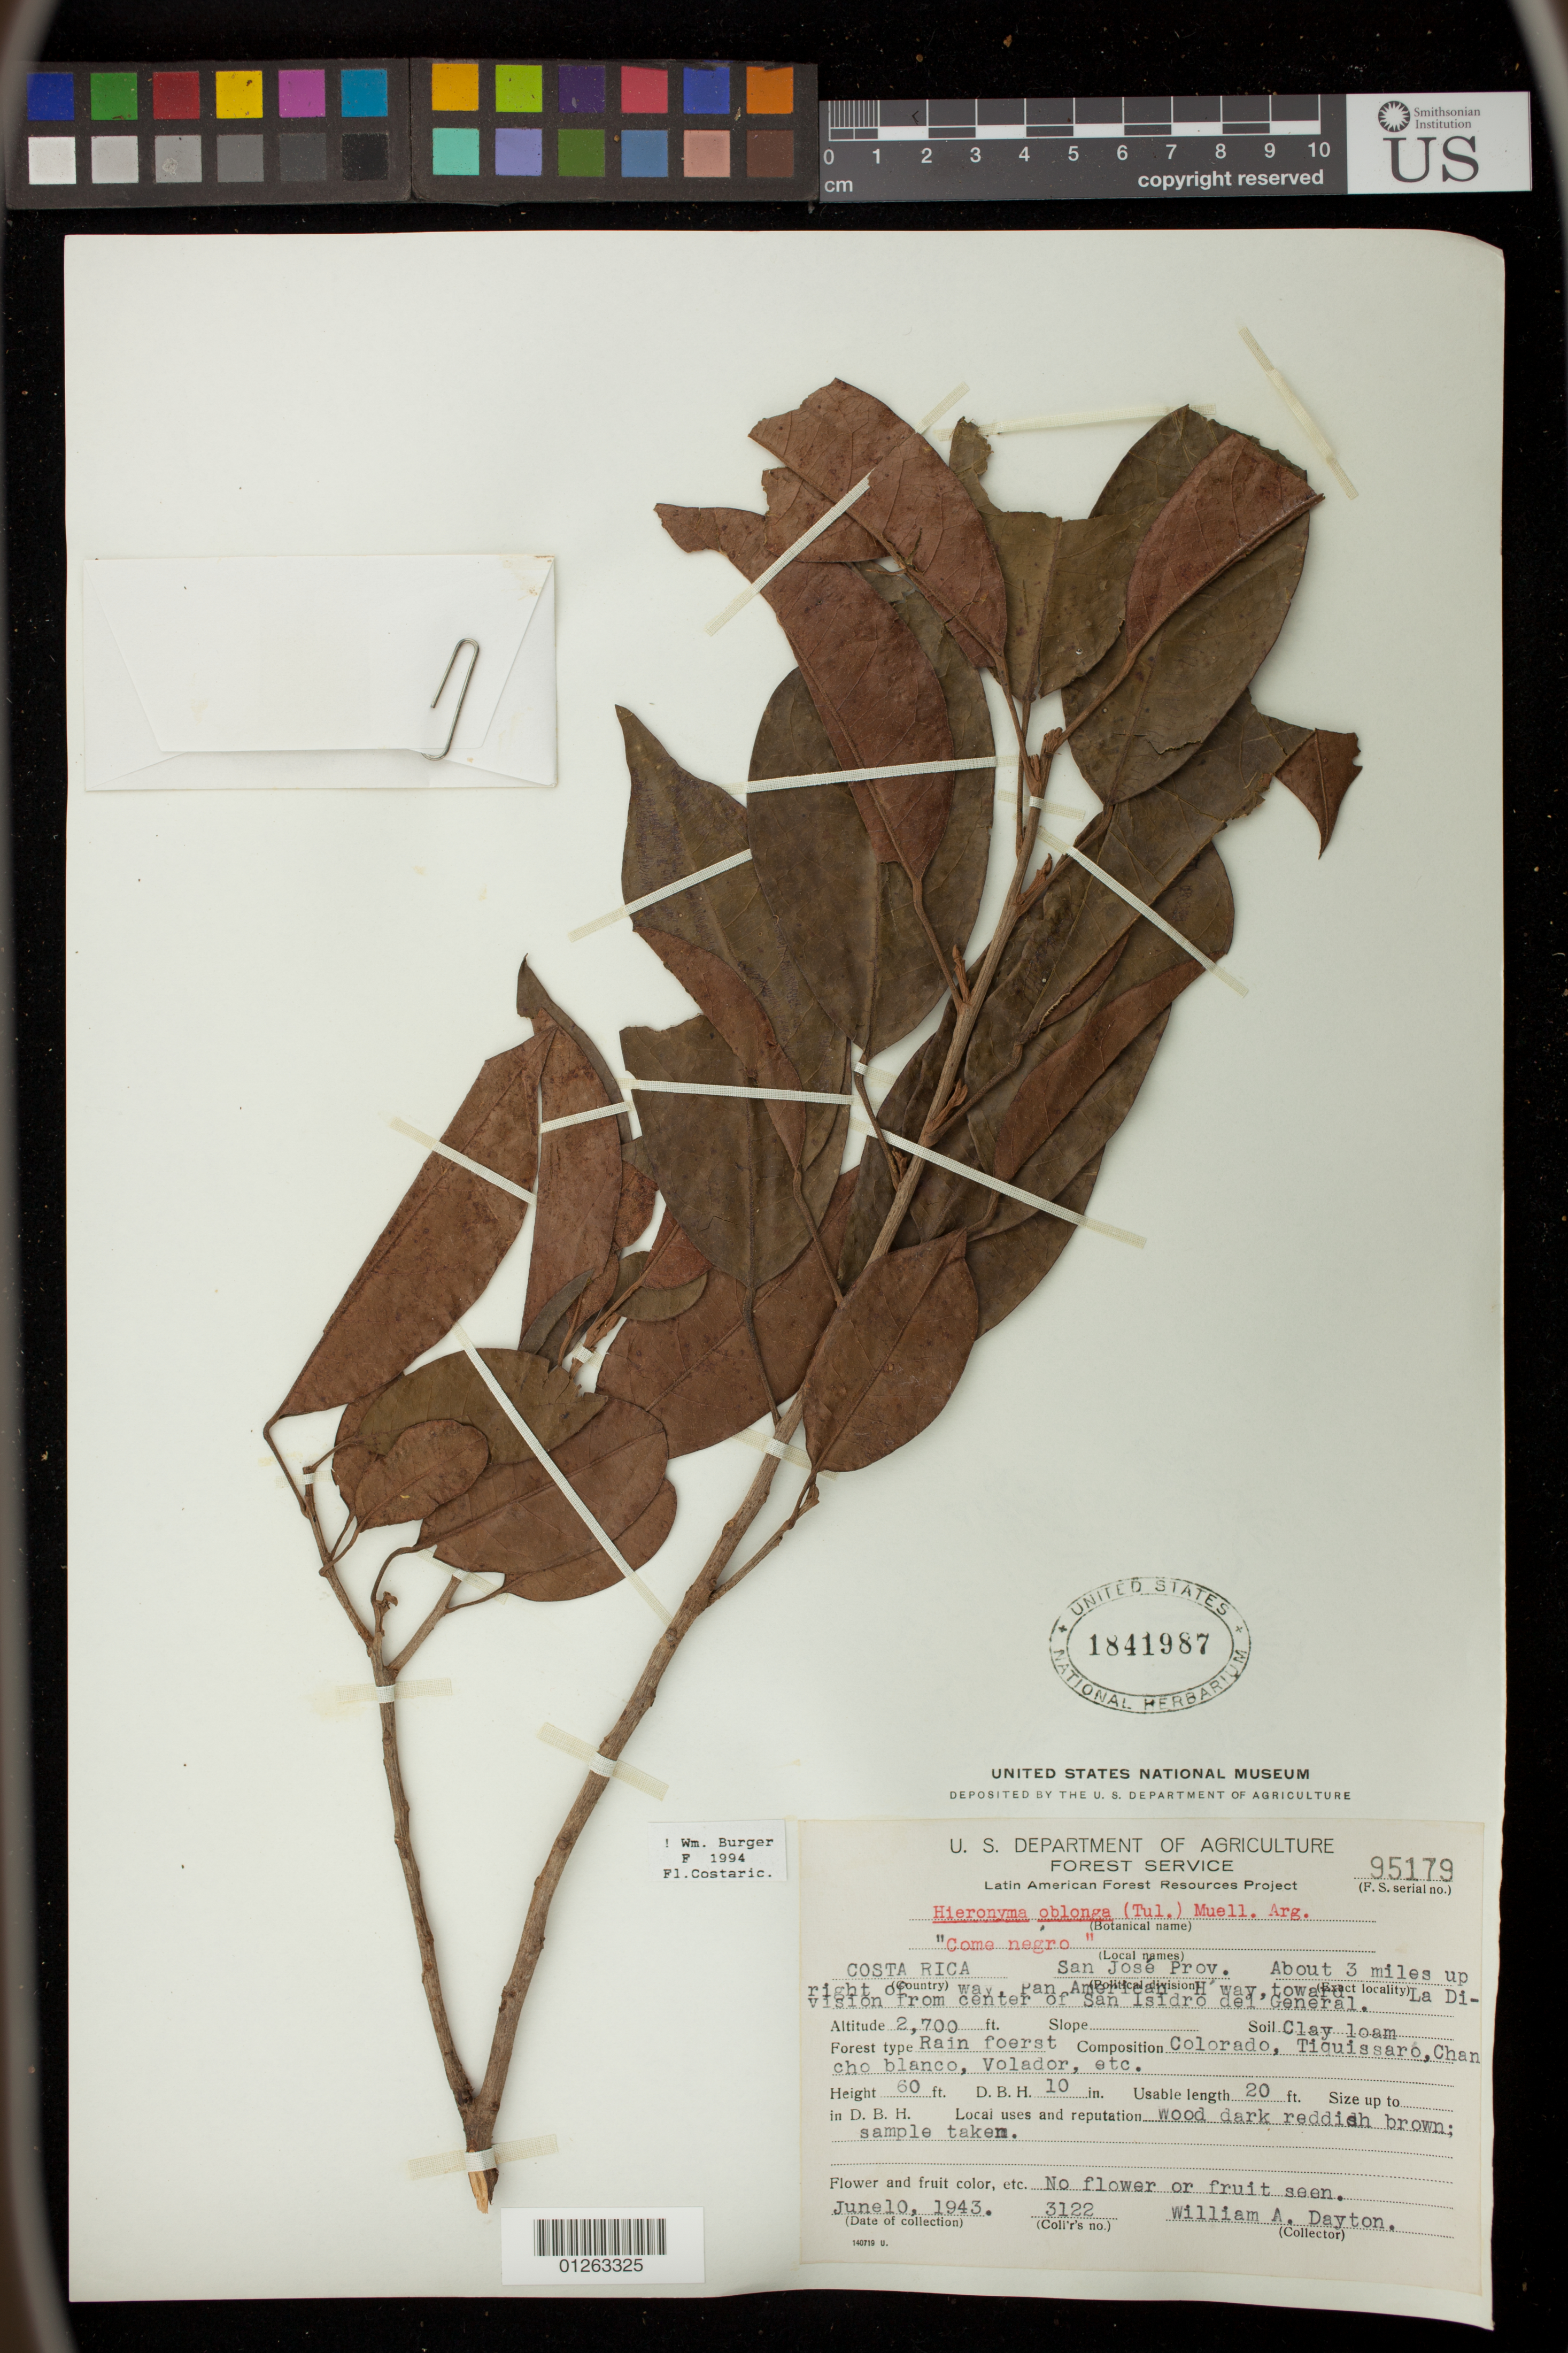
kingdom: Plantae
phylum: Tracheophyta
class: Magnoliopsida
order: Malpighiales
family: Phyllanthaceae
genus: Hieronyma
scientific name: Hieronyma oblonga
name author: (Tul.) Müll. Arg.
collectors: W. Dayton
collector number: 3122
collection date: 1943-06-10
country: Costa Rica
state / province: San José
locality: About 2 miles up right of way, Pan American H'way, toward La Division from center of San Isidro del General.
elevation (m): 825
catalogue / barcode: US 1841987